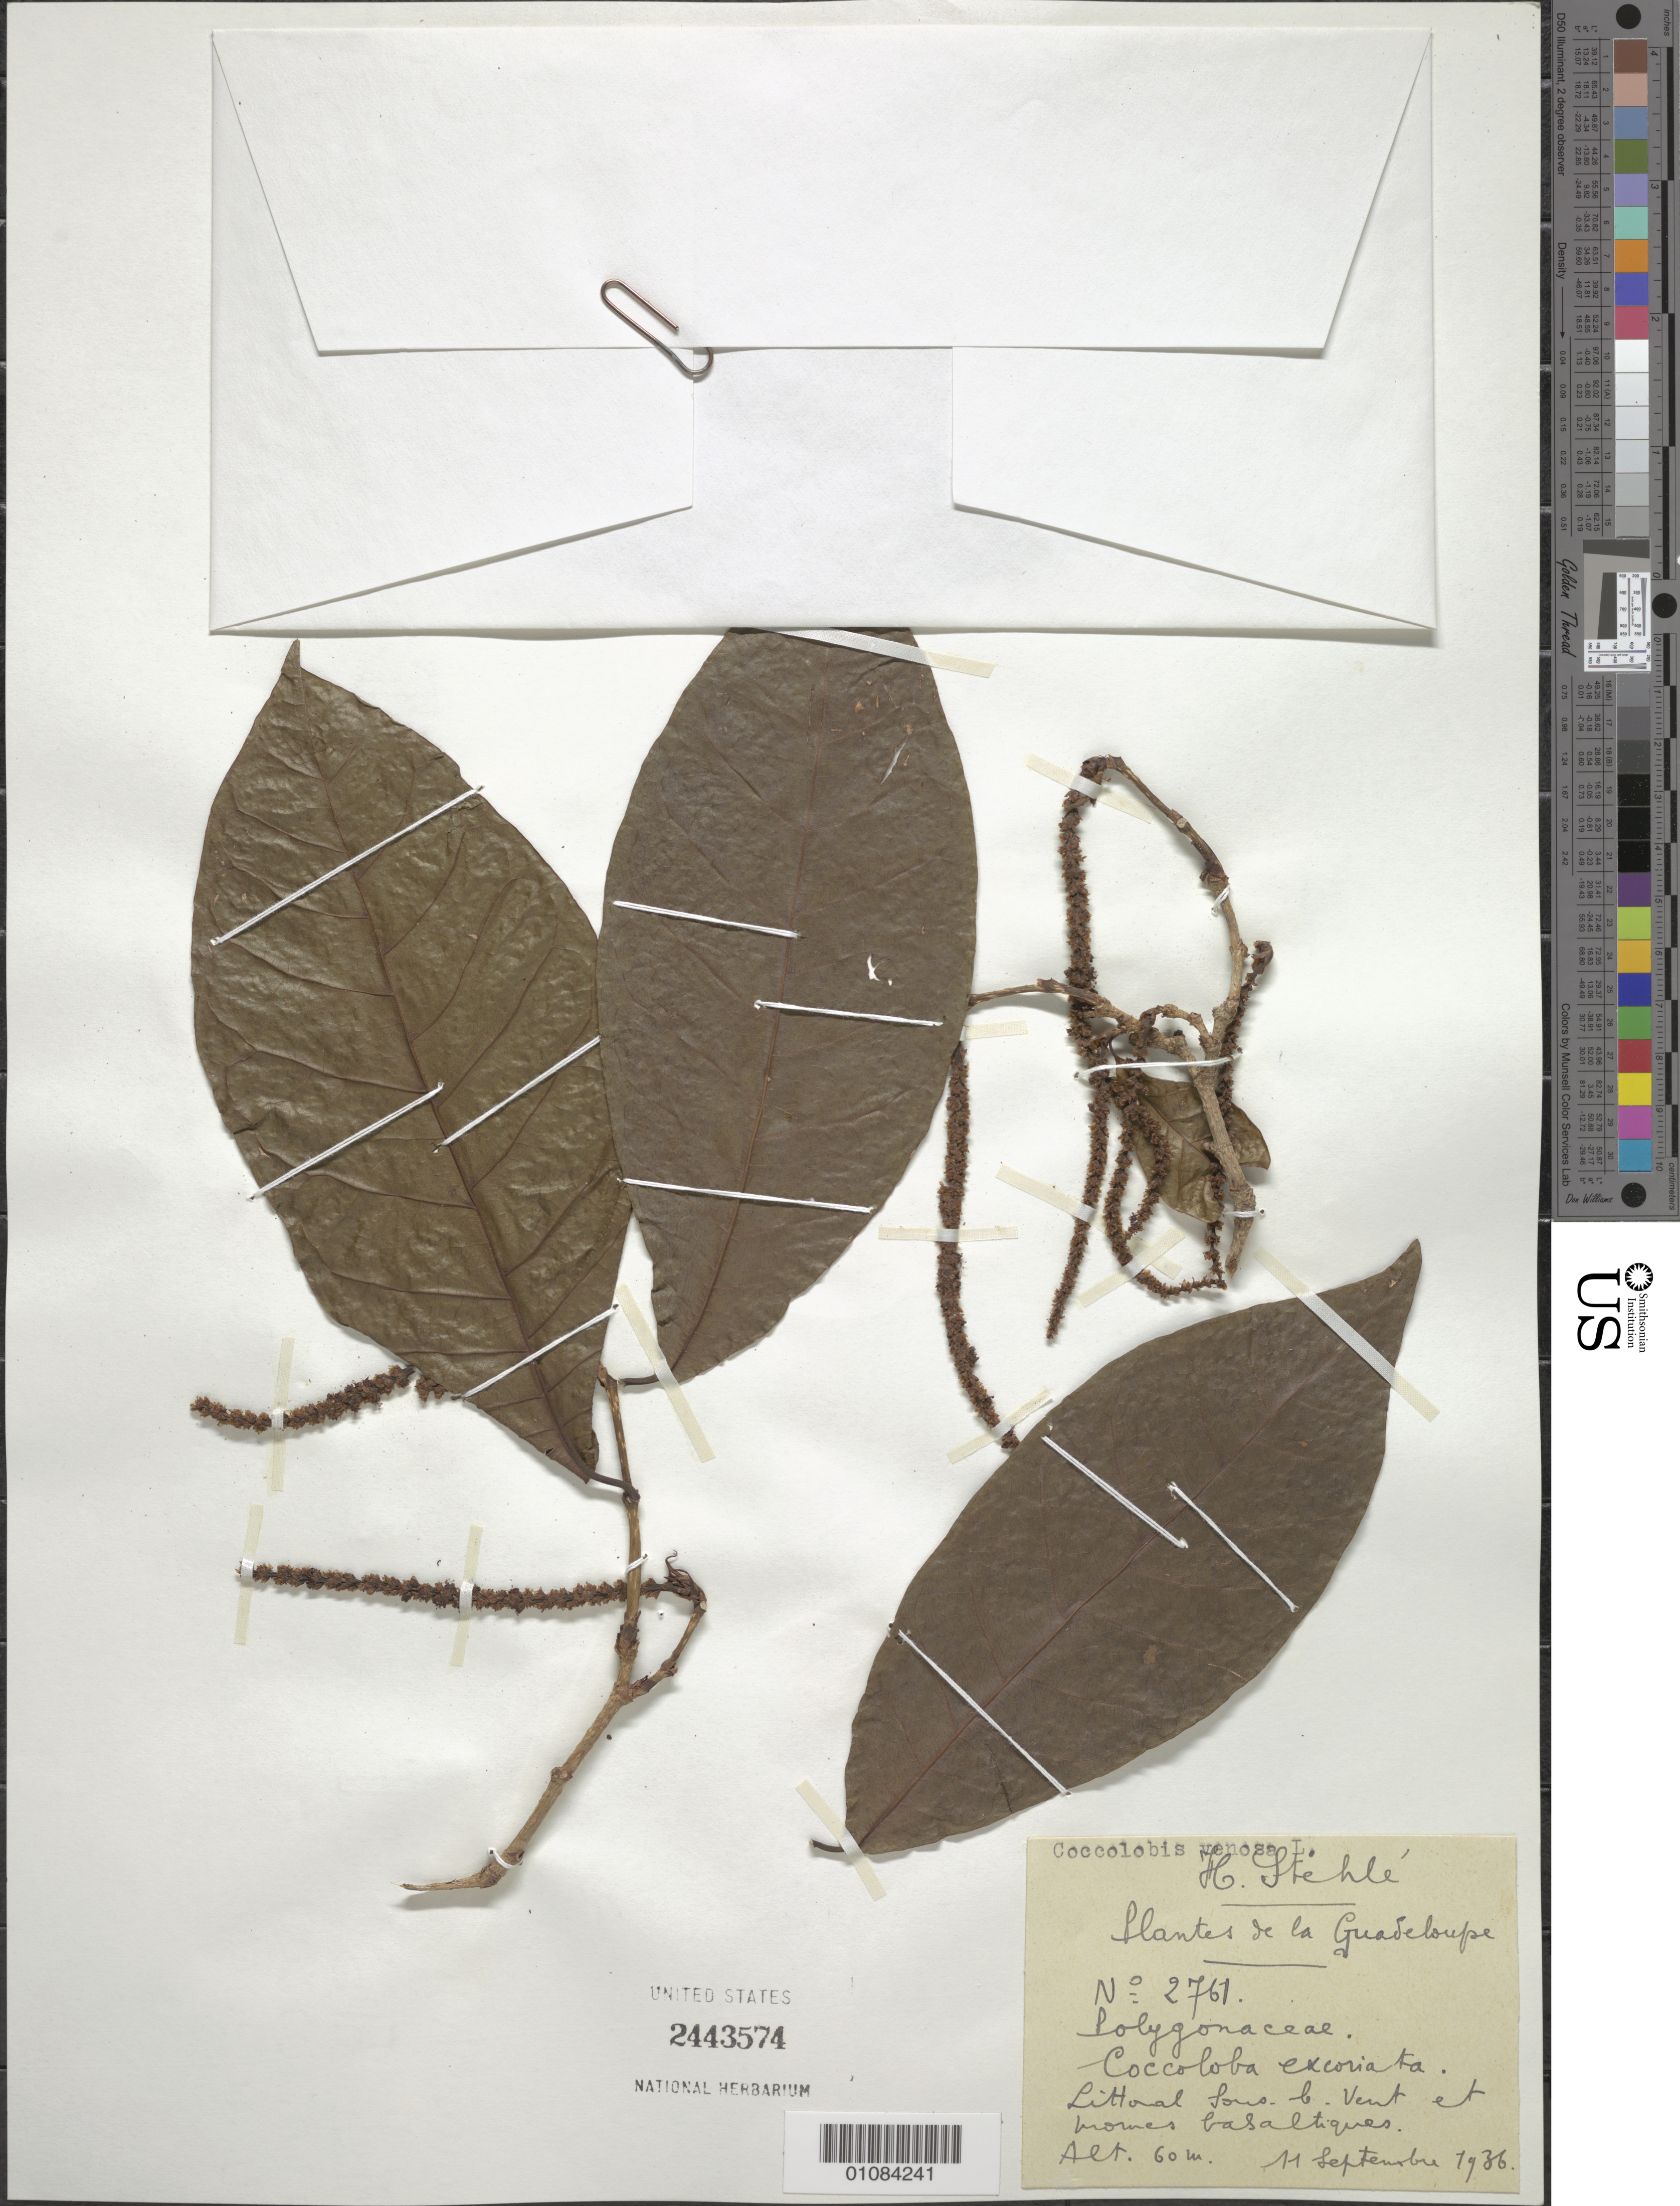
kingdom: Plantae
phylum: Tracheophyta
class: Magnoliopsida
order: Caryophyllales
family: Polygonaceae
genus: Coccoloba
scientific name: Coccoloba venosa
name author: L.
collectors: H. Stehlé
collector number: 2761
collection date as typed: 11 Sep 1936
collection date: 1936-09-11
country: Guadeloupe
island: Basse Terre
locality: Littonal (sp?) Sous-le-vent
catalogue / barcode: US 2443574